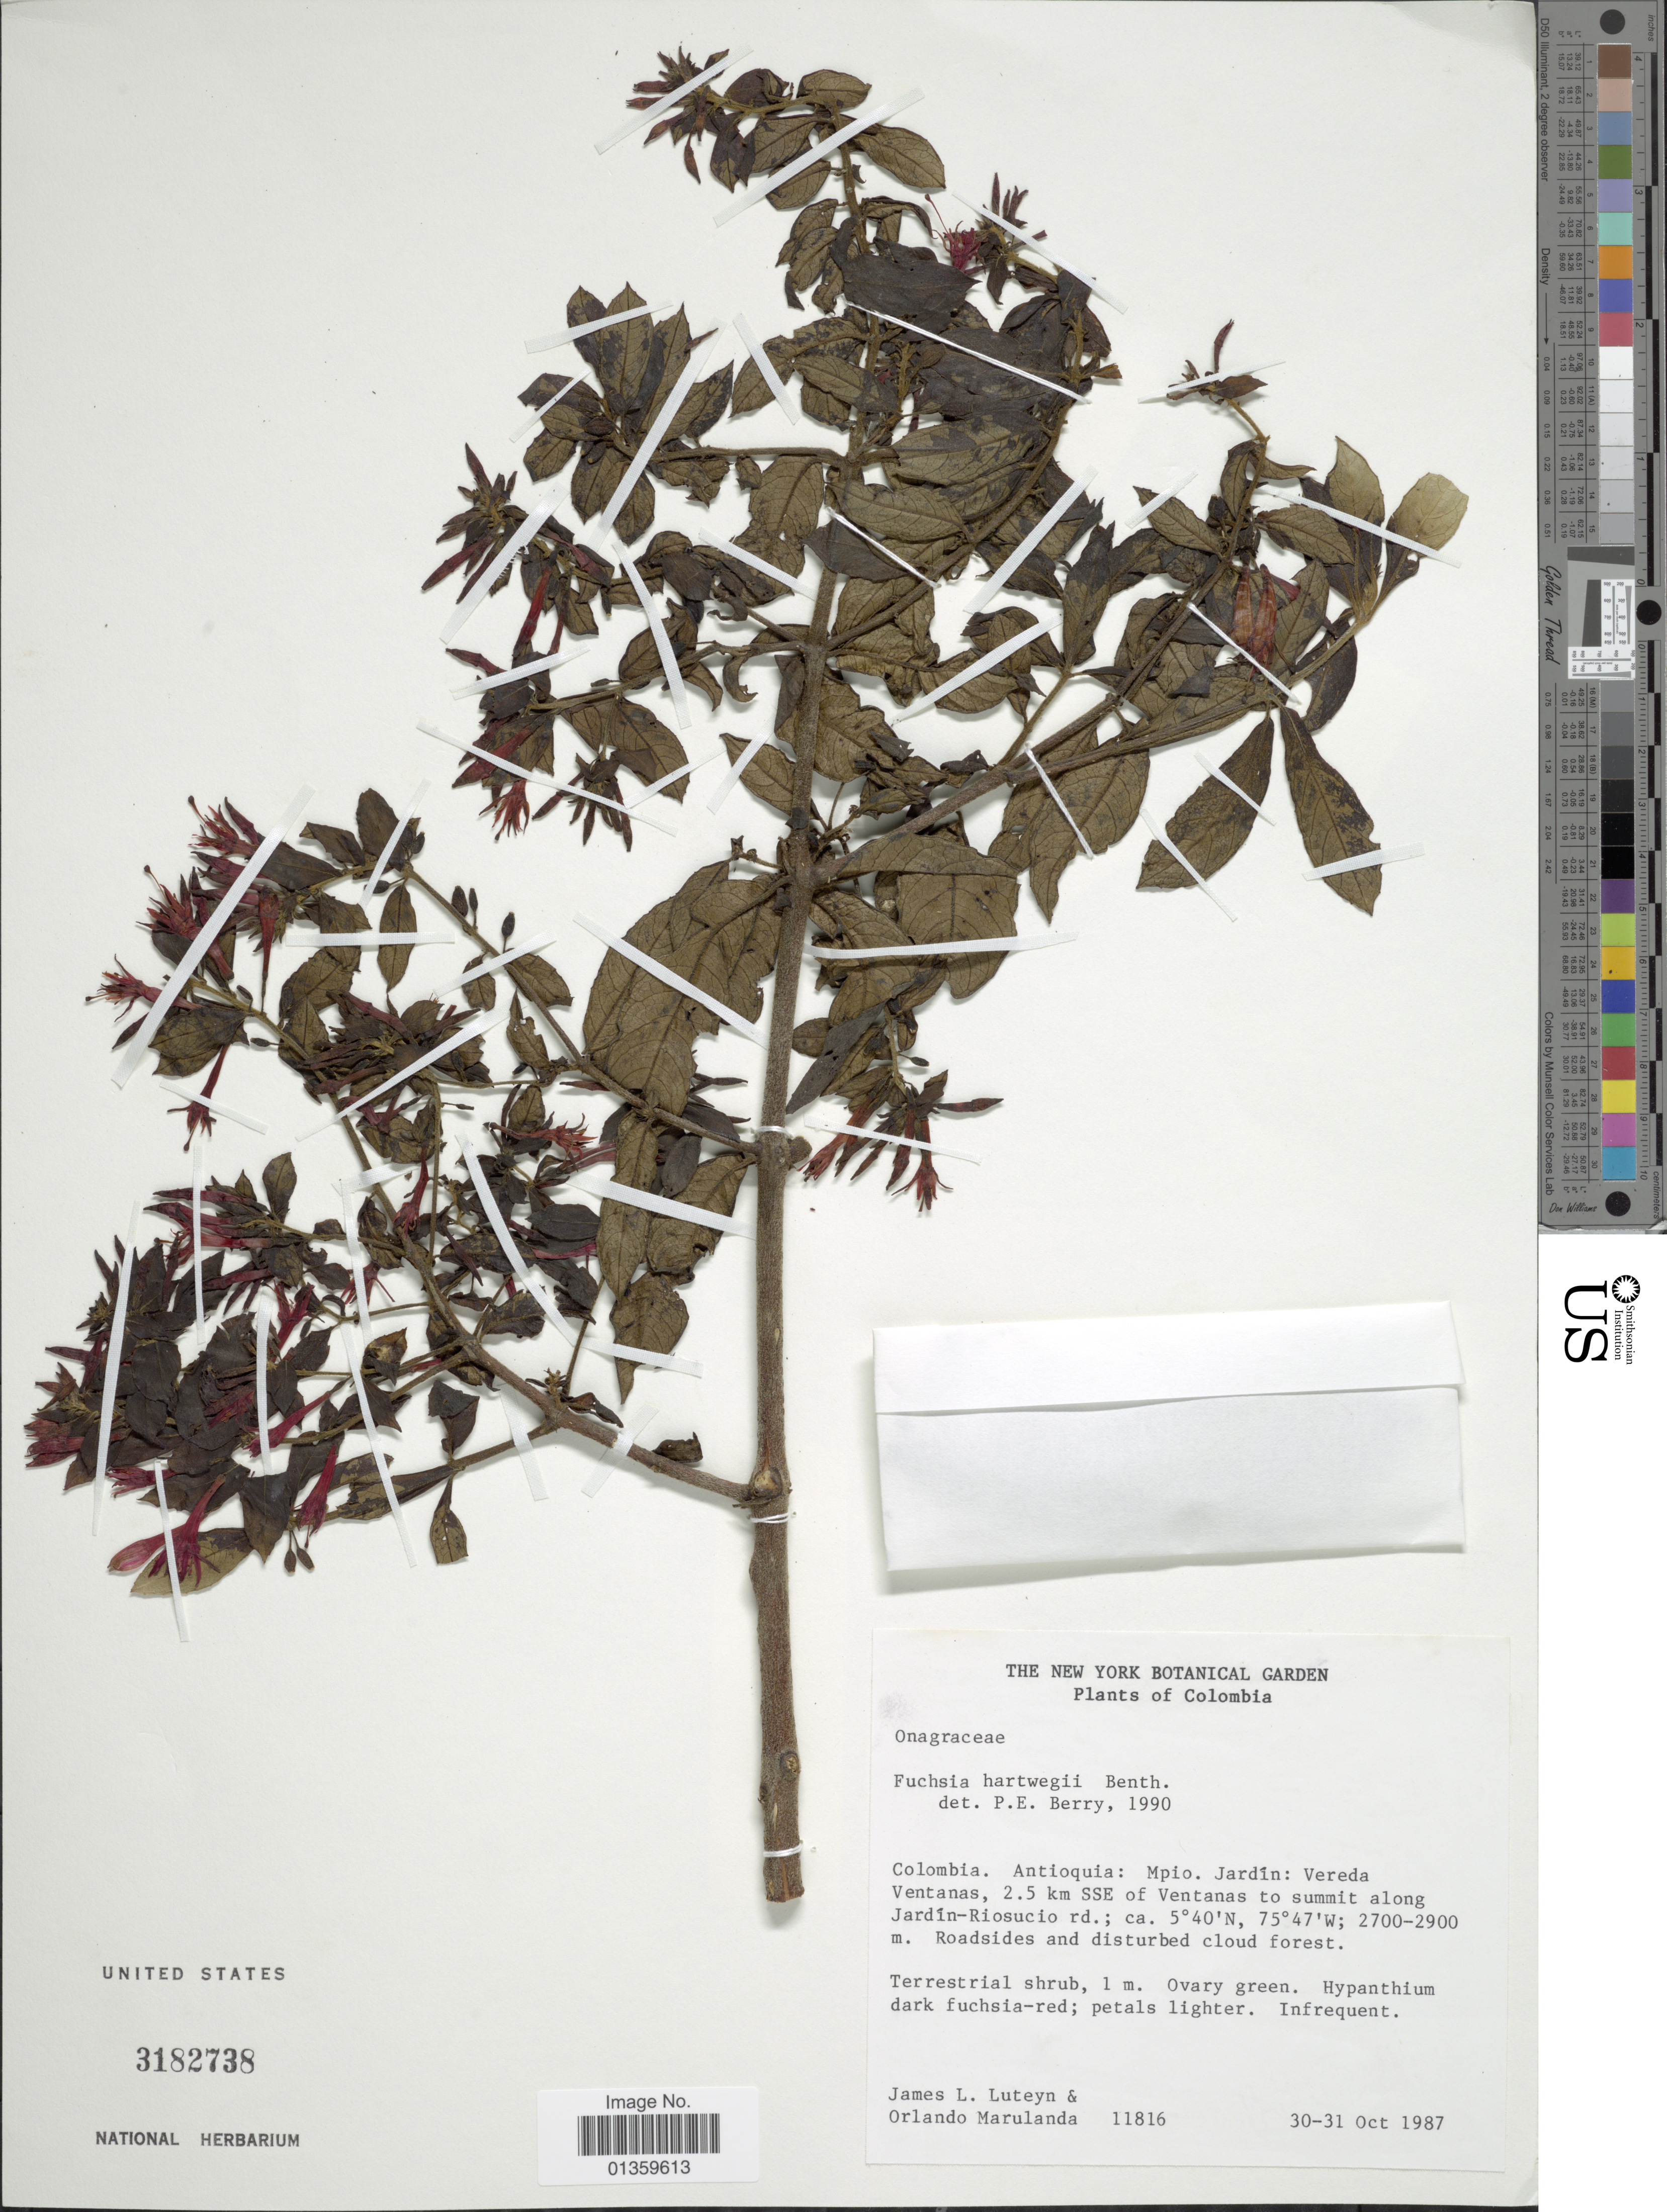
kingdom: Plantae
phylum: Tracheophyta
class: Magnoliopsida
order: Myrtales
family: Onagraceae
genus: Fuchsia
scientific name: Fuchsia hartwegii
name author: Benth.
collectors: J. L. Luteyn & O. Marulanda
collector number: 11816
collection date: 1987-10-30/1987-10-31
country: Colombia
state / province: Antioquia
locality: Mpio. Jardín: Vereda Ventanas, 2.5 km SSE of Ventanas to summit along Jardín-Riosucio rd.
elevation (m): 2700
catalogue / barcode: US 3182738